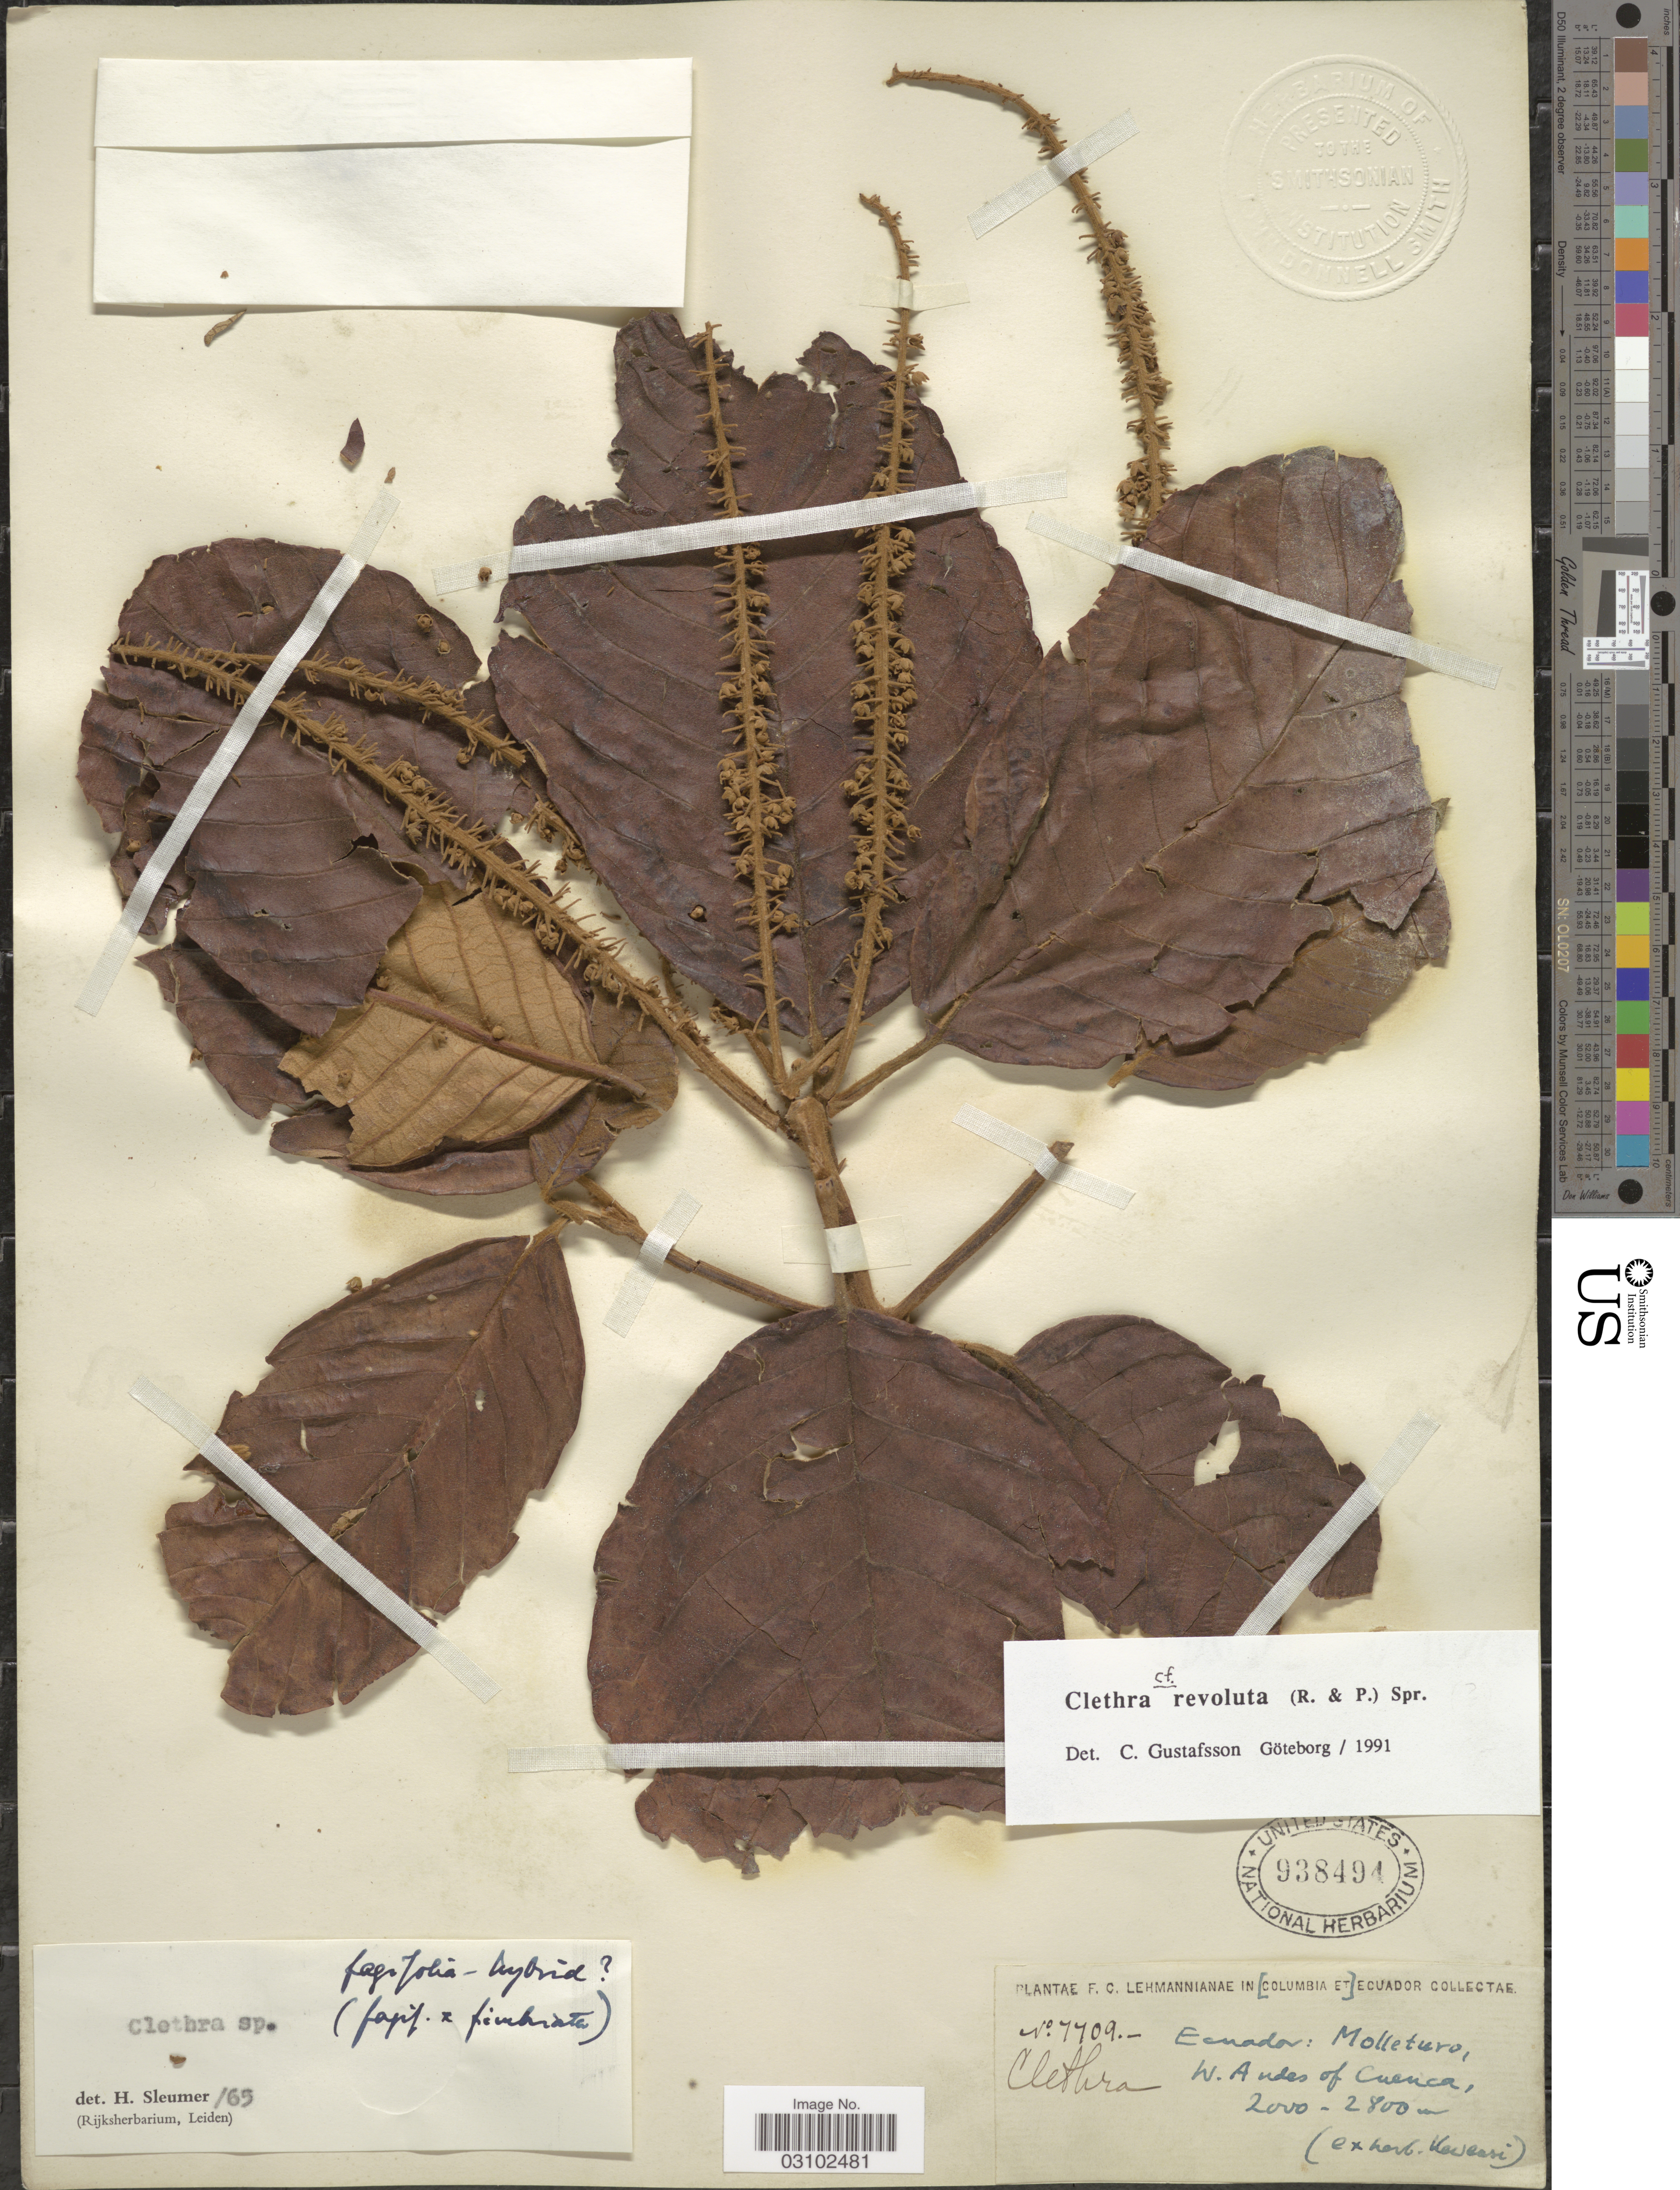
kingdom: Plantae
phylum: Tracheophyta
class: Magnoliopsida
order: Ericales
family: Clethraceae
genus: Clethra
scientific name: Clethra revoluta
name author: (Ruiz & Pav.) Spreng.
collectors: F. C. Lehmann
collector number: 7709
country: Ecuador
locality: Molleturo, W. Andes of Cuenca.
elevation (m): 2000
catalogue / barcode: US 938494